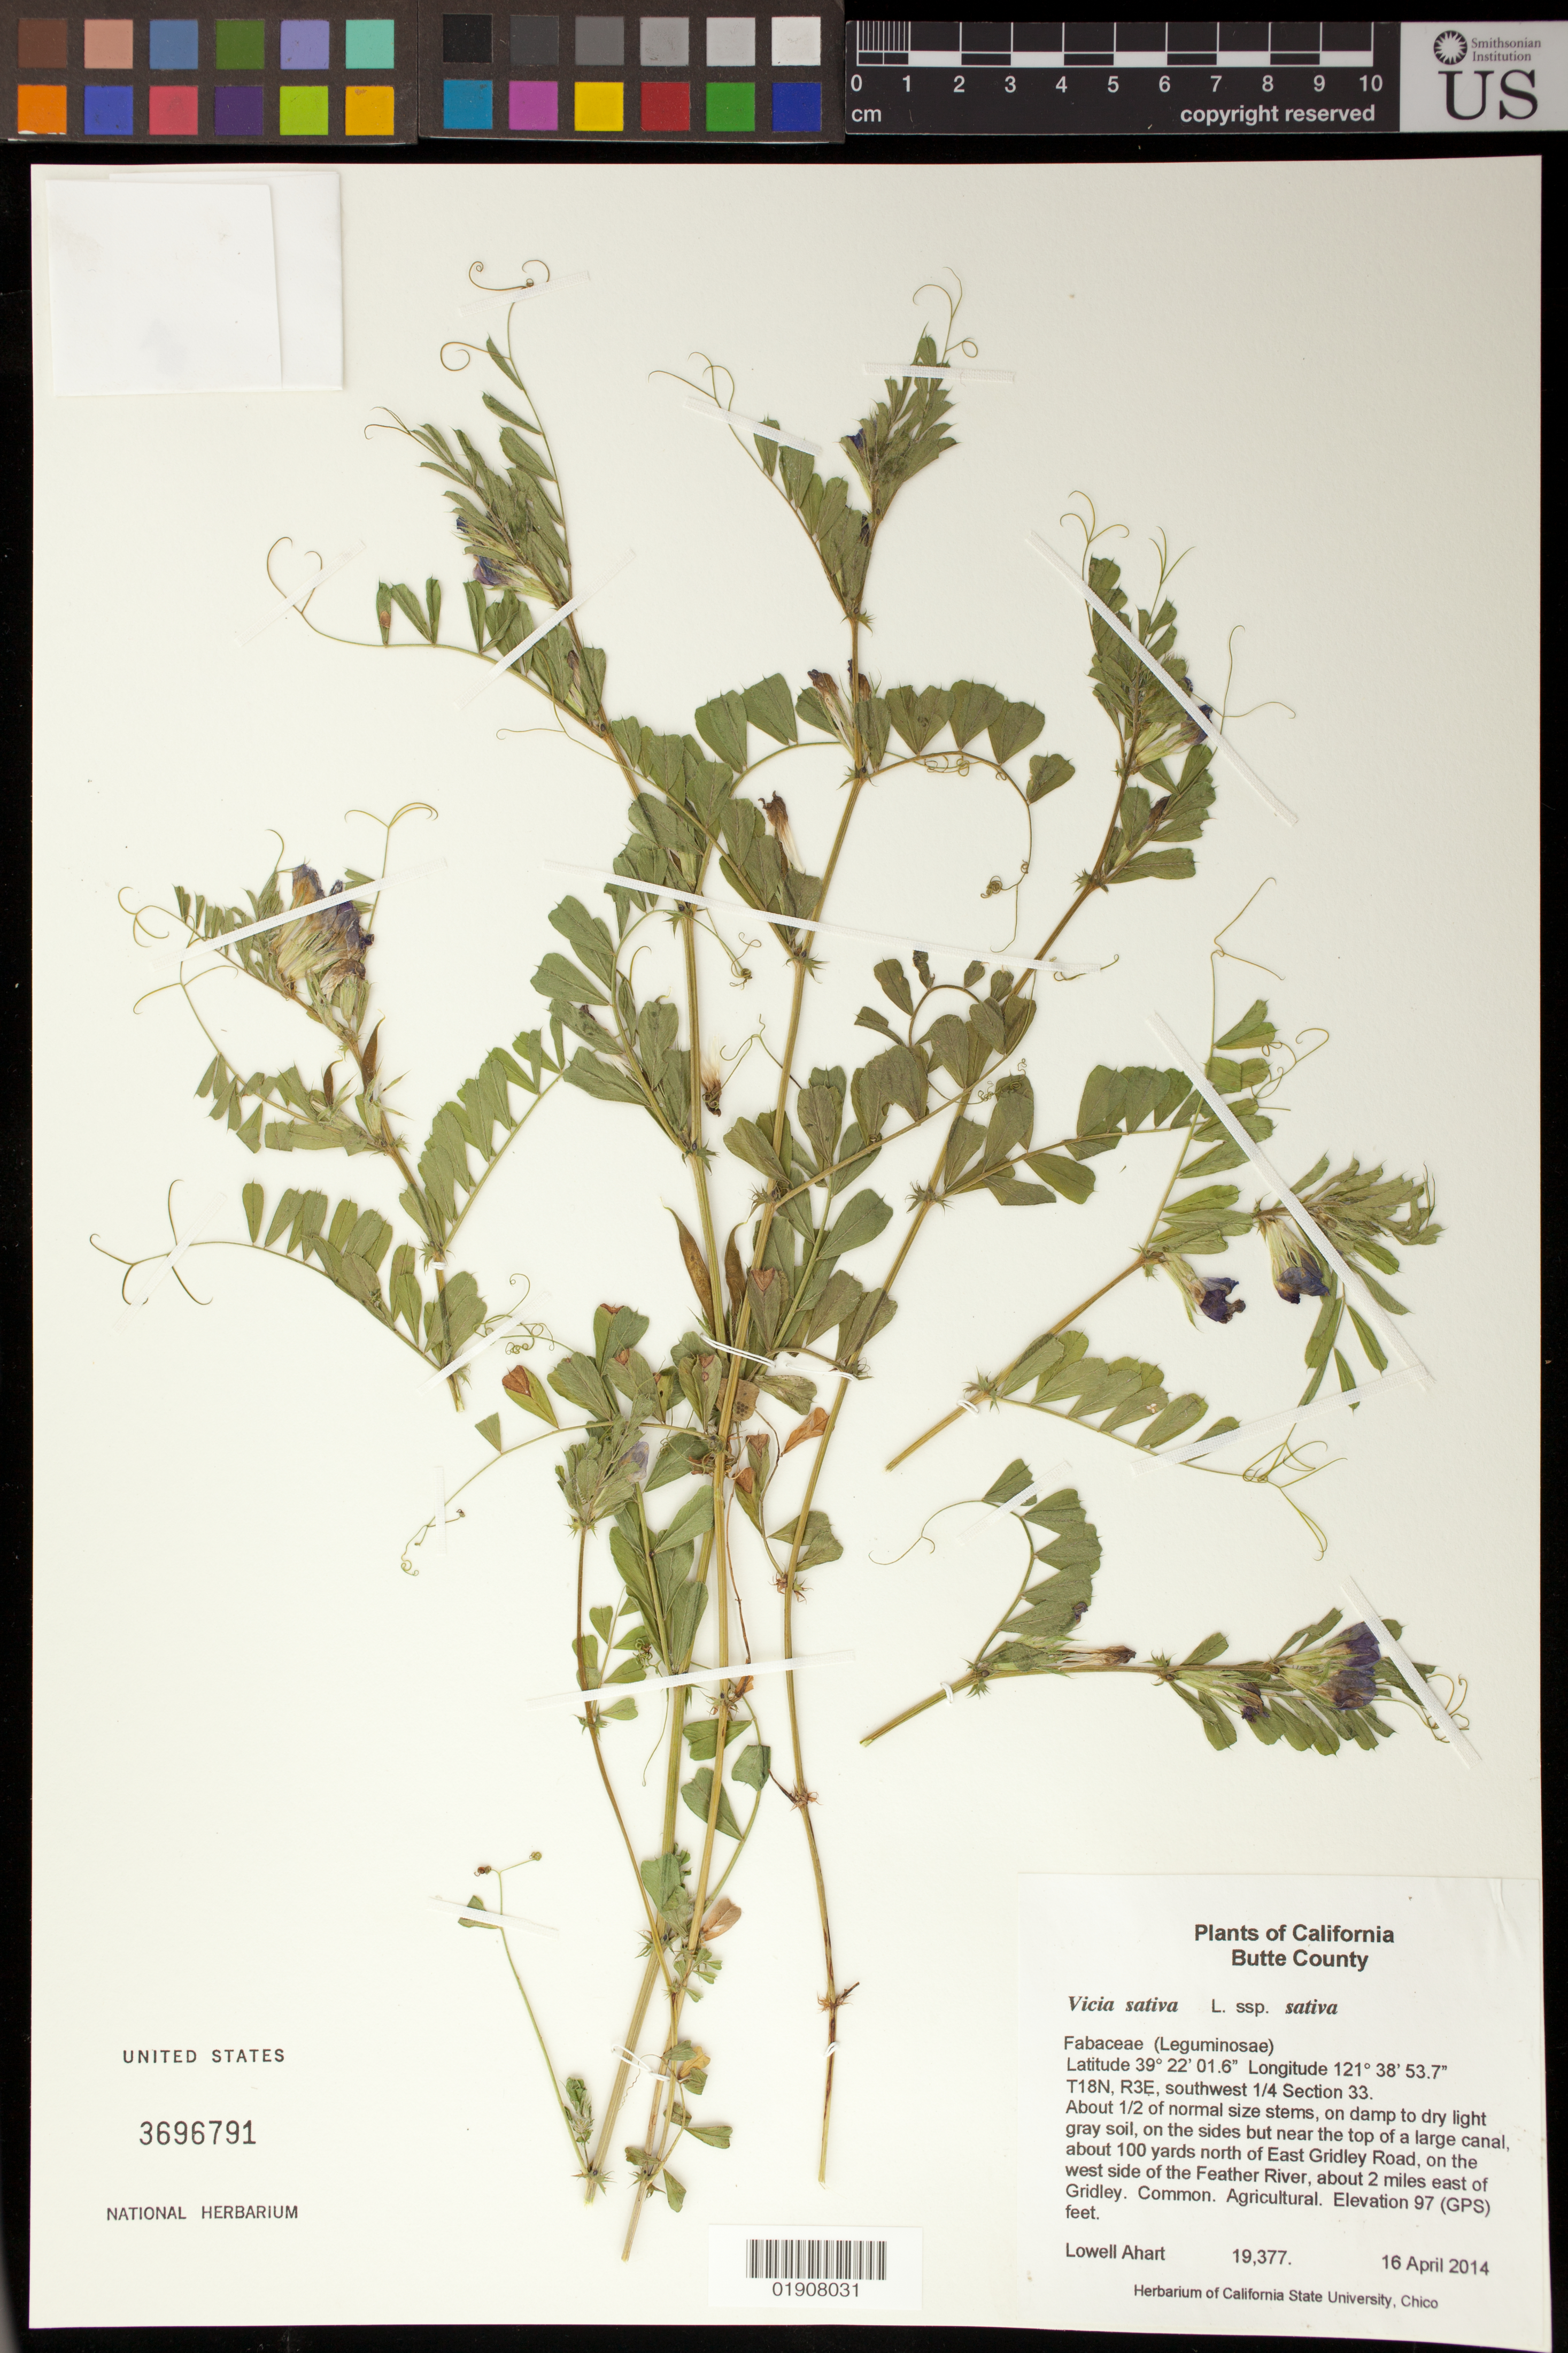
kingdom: Plantae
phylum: Tracheophyta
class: Magnoliopsida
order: Fabales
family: Fabaceae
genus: Vicia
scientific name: Vicia sativa subsp. sativa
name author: L.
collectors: L. Ahart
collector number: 19377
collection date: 2014-04-16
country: United States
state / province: California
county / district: Butte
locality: On the sides but near the top of a large canal, about 100 yards north of East Gridley Road, on the west side of the Feather River, about 2 miles east of Gridley.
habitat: on damp to dry light gray soil.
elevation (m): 30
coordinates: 39 22 01.6 N, 121 38 53.7 W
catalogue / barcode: US 3696791